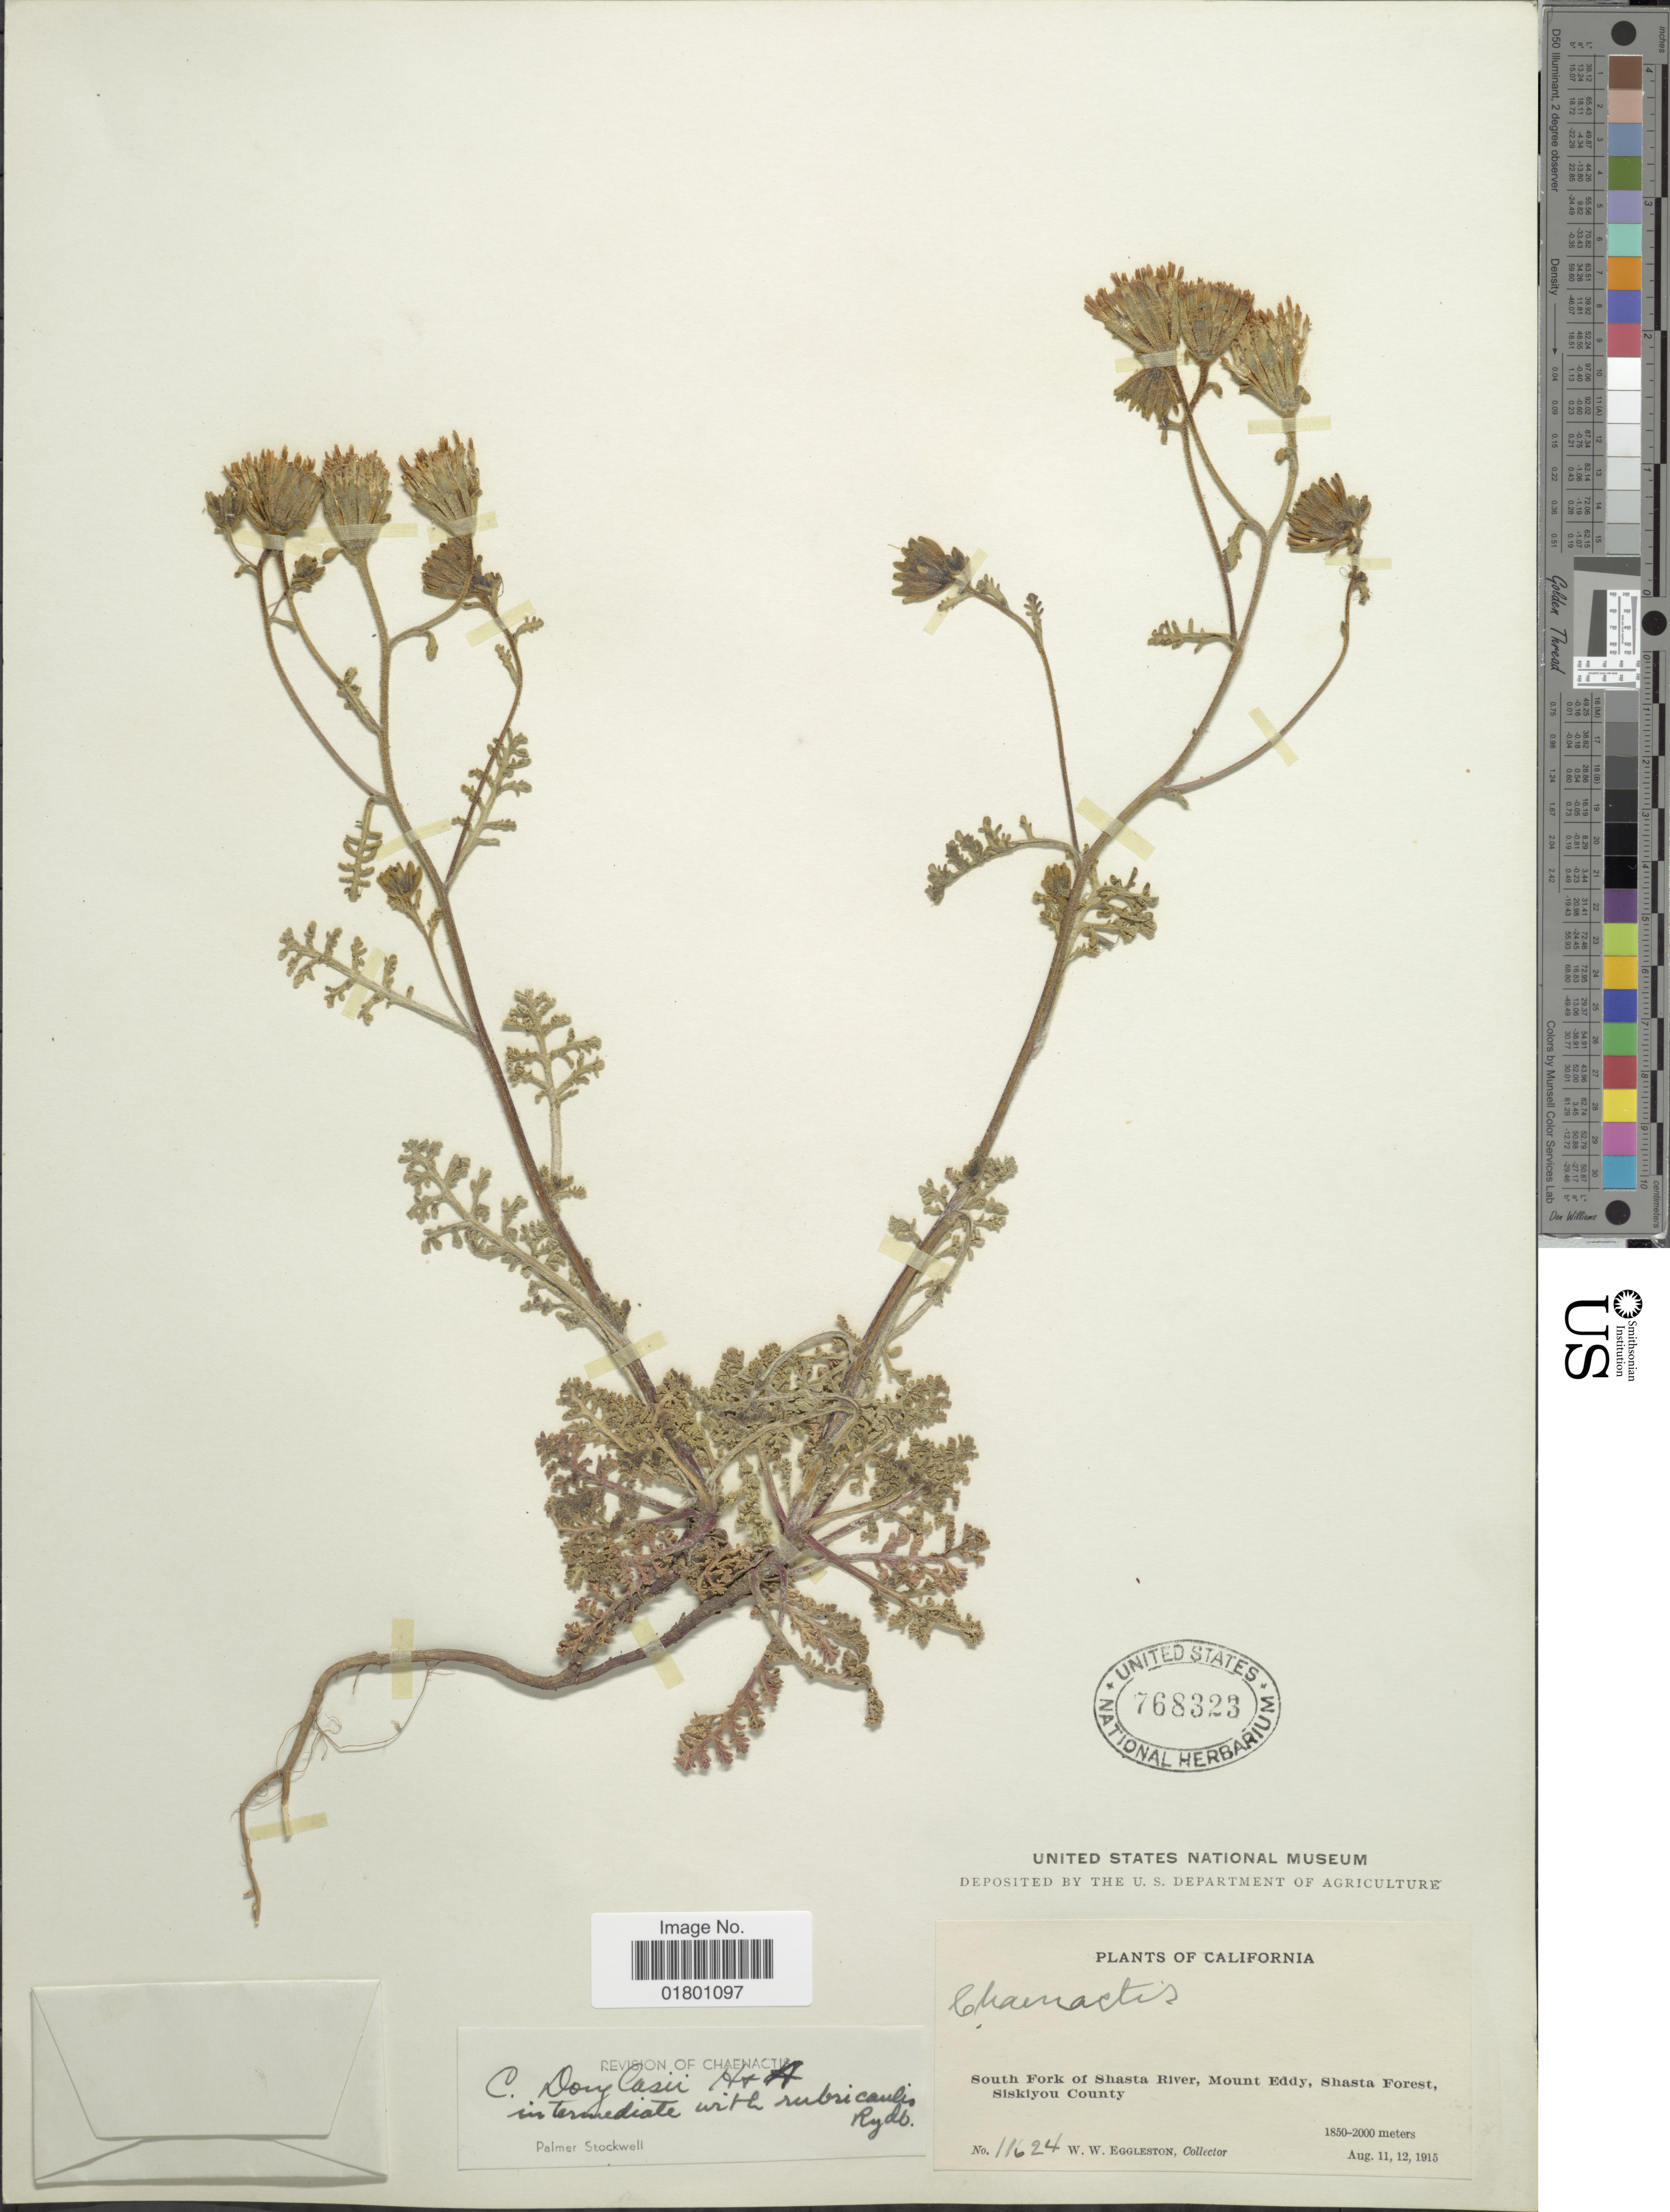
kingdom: Plantae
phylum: Tracheophyta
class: Magnoliopsida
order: Asterales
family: Asteraceae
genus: Chaenactis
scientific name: Chaenactis douglasii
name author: Hook. & Arn.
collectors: W. W. Eggleston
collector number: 11624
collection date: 1915-08-11/1915-08-12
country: United States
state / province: California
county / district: Siskiyou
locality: South Fork of Shasta River, Mount Eddy, Shasta Forest, Siskiyou County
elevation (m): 1850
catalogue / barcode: US 768323